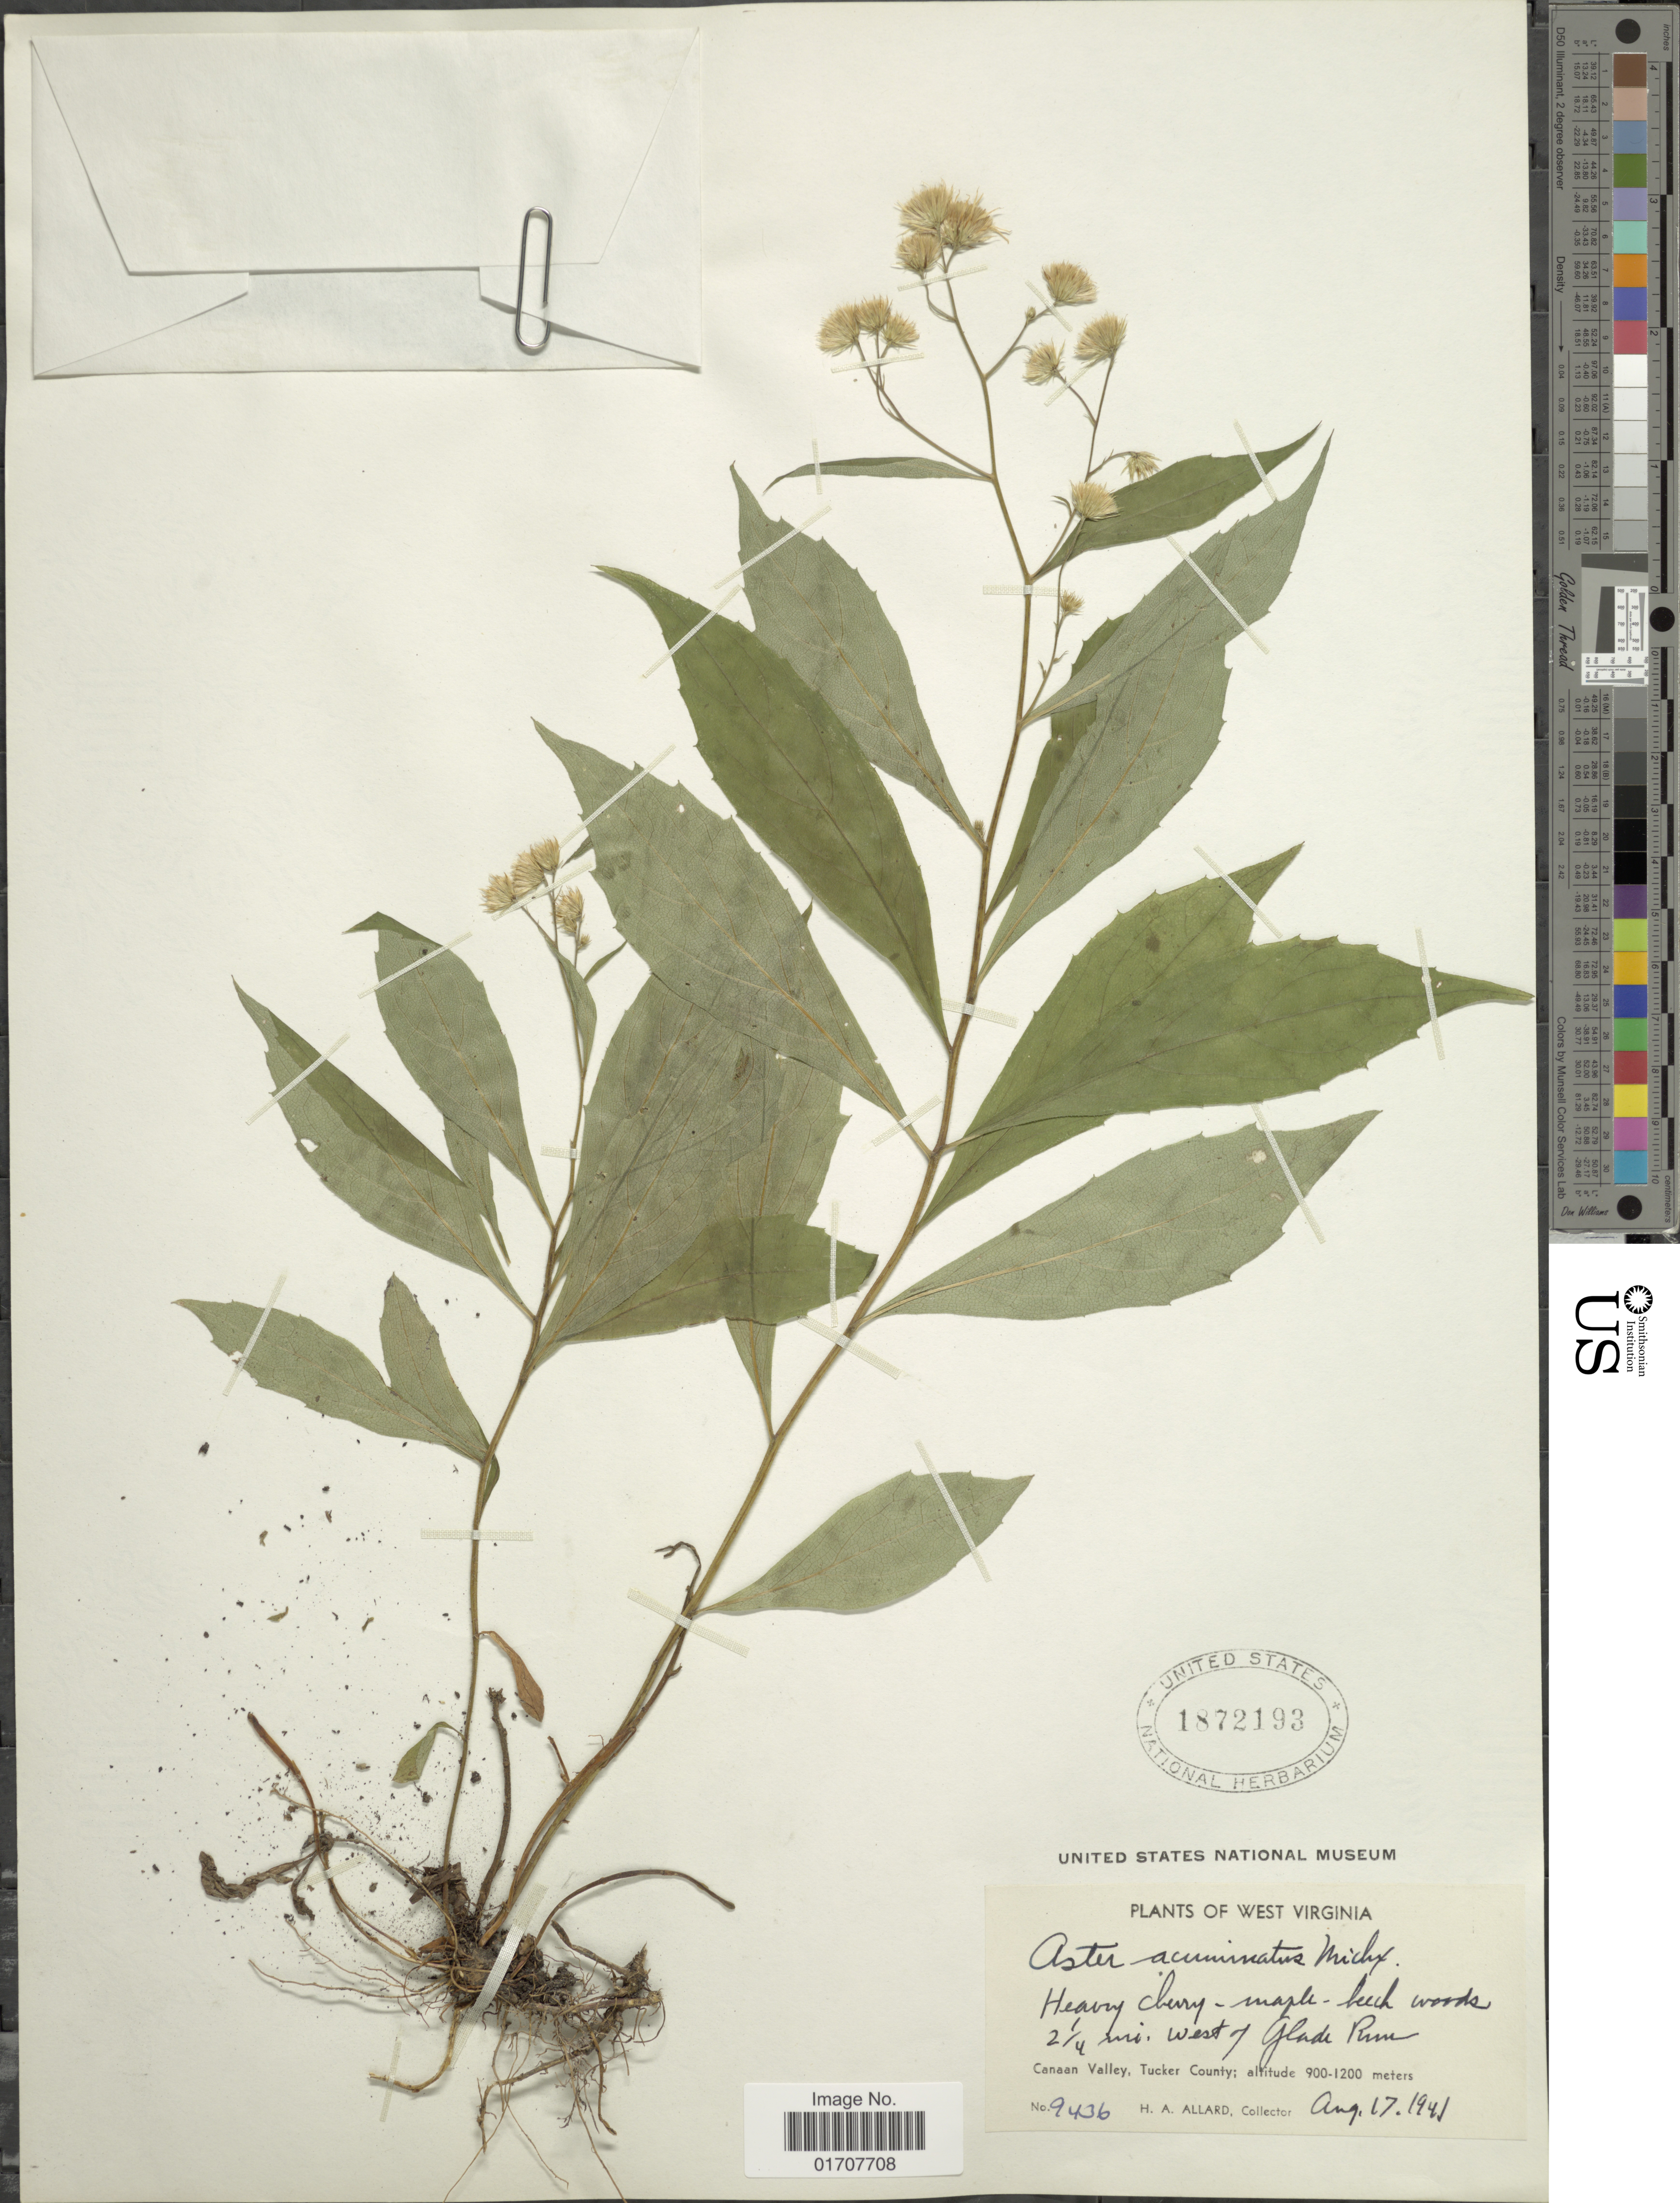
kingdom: Plantae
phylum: Tracheophyta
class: Magnoliopsida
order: Asterales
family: Asteraceae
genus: Oclemena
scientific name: Oclemena acuminata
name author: (Michx.) Greene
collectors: H. A. Allard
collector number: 9436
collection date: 1941-08-17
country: United States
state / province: West Virginia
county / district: Tucker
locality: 2¼ mi. West of Glade Run, Canaan Valley, Tucker County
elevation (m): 900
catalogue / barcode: US 1872193